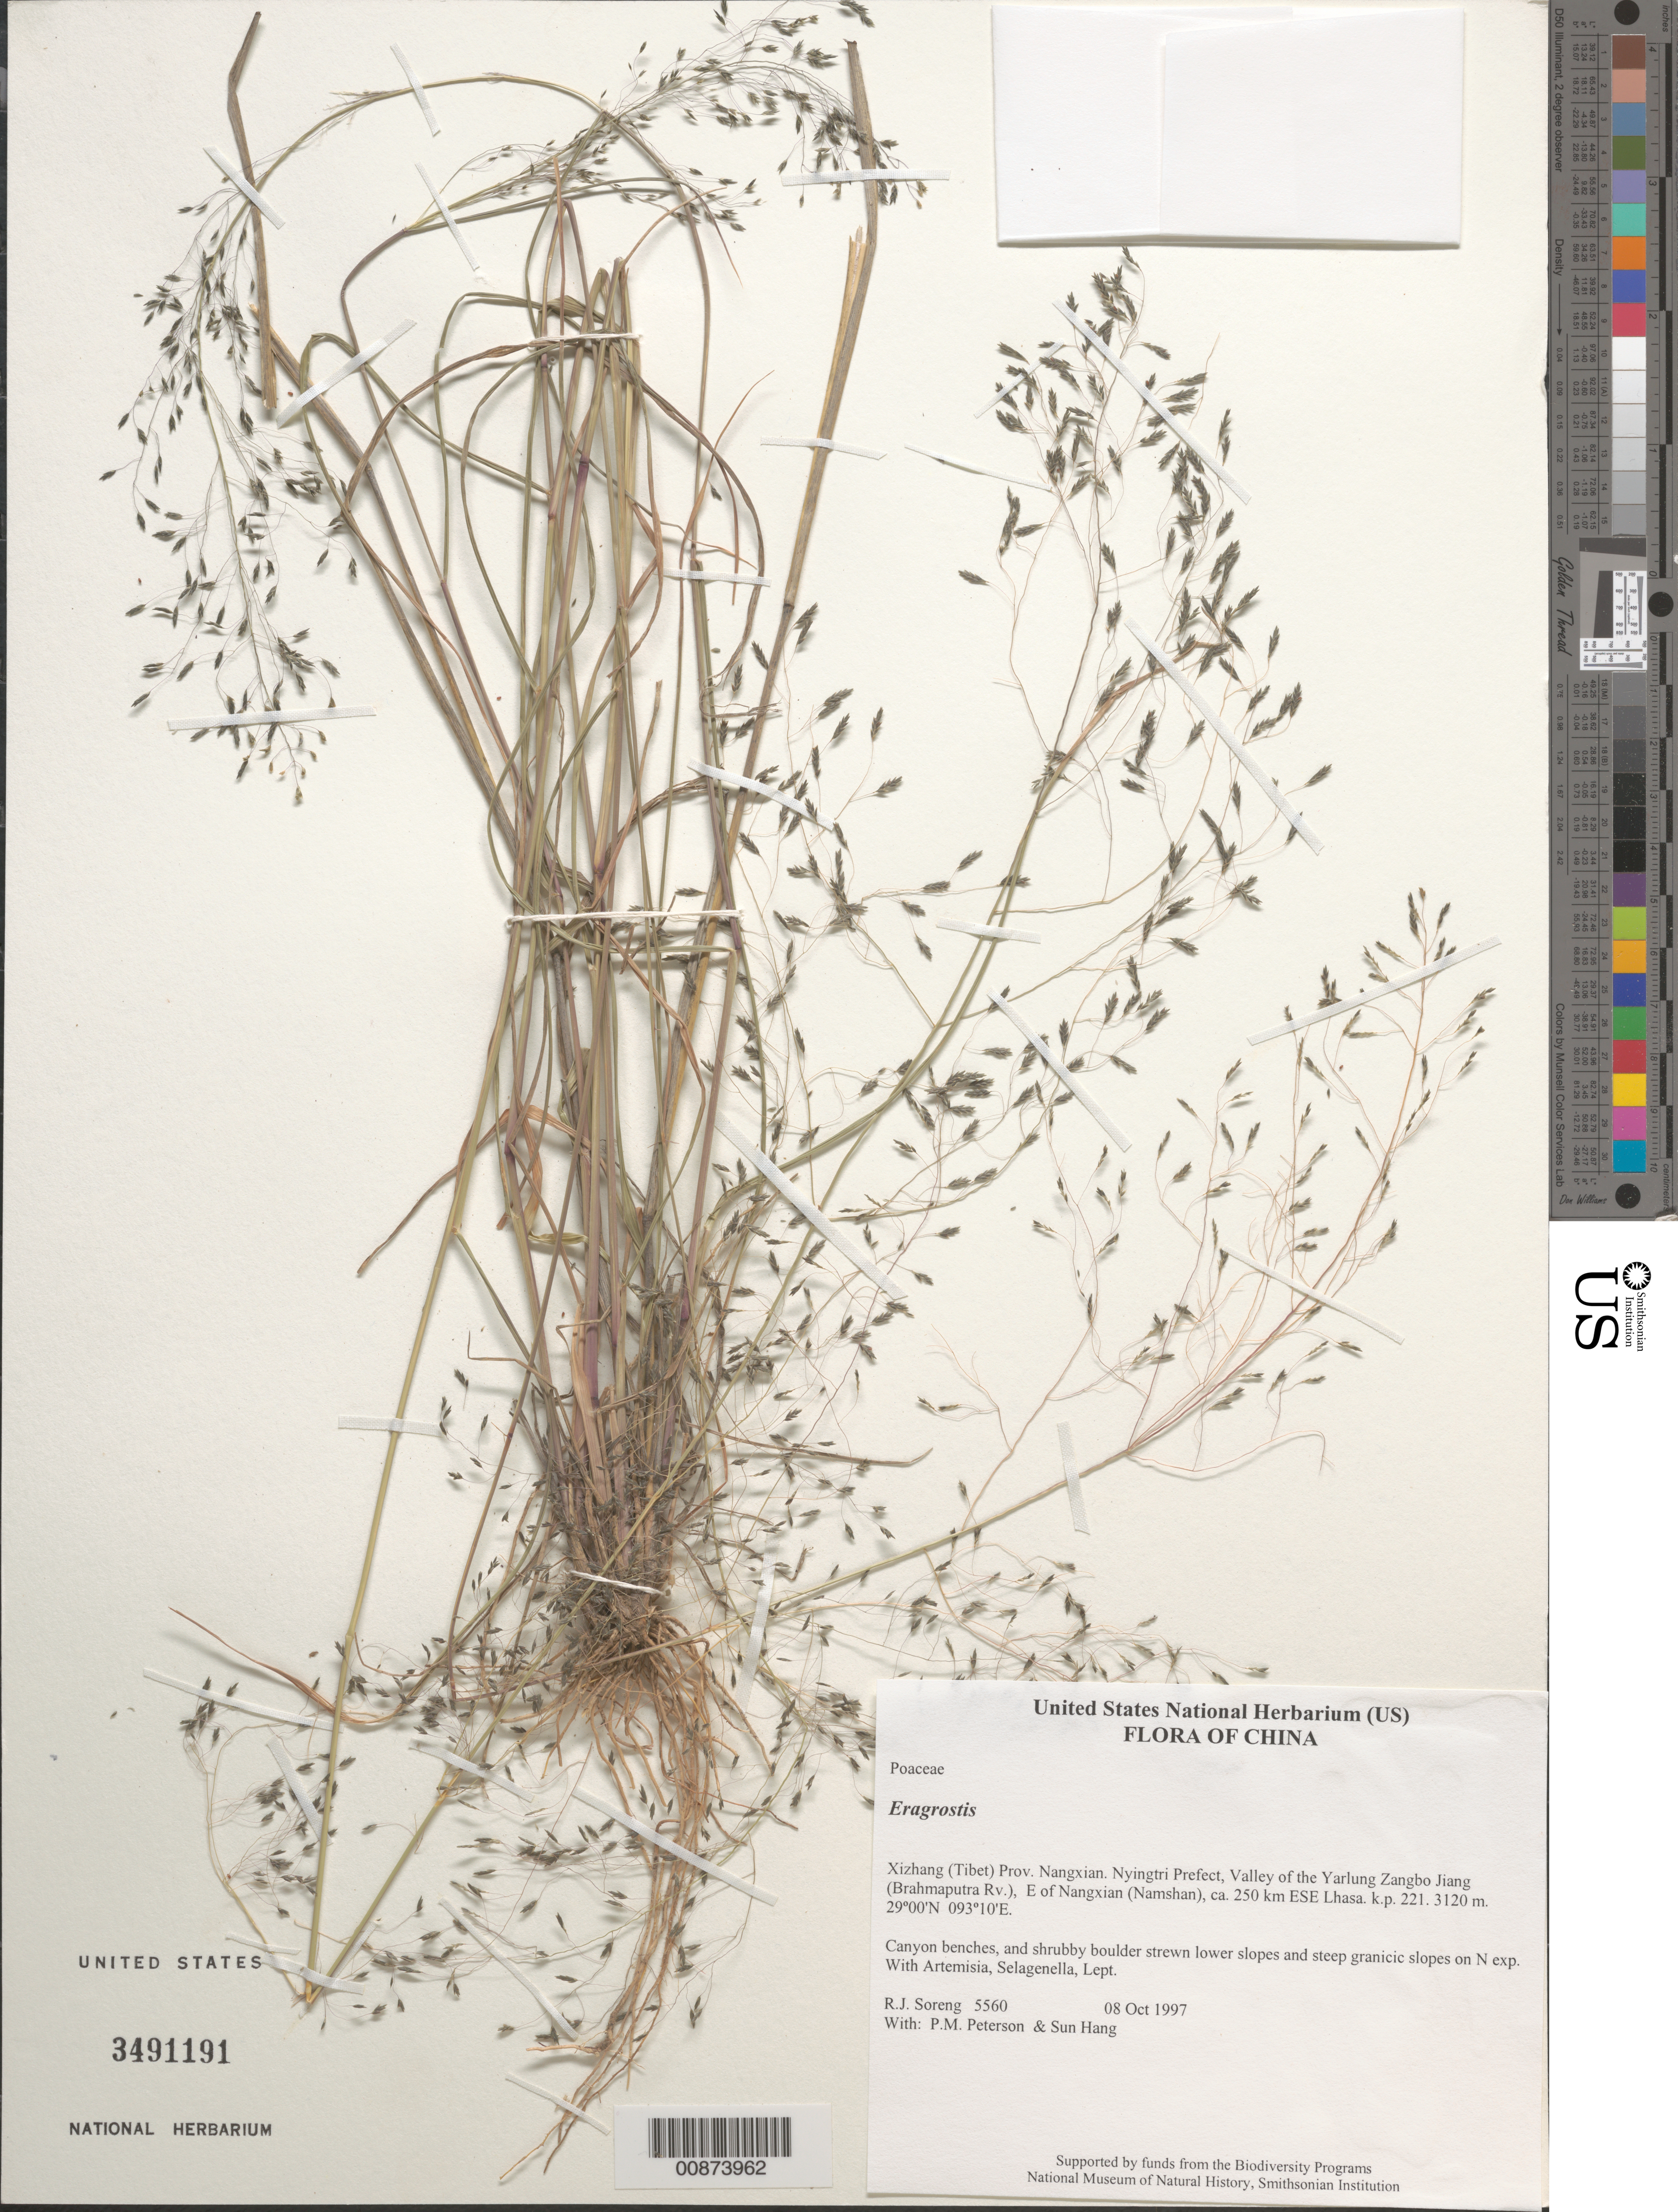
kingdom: Plantae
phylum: Tracheophyta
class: Liliopsida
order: Poales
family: Poaceae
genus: Eragrostis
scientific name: Eragrostis sp.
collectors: R. J. Soreng, P. M. Peterson & Sun Hang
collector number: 5560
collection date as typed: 08 Oct 1997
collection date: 1997-10-08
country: China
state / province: Xizang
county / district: Nangxian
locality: Nyingtri Prefect, Valley of the Yarlung Zangbo Jiang (Brahmaputra Rv.), E of Nangxian (Namshan), ca. 250 km ESE Lhasa. k.p. 221.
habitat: Canyon benches, and shruby boulder strewn lower slopes and steep granicic slopes on N exp. With Artemisia, Selagenella, Lept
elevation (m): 3120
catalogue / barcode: US 3491191